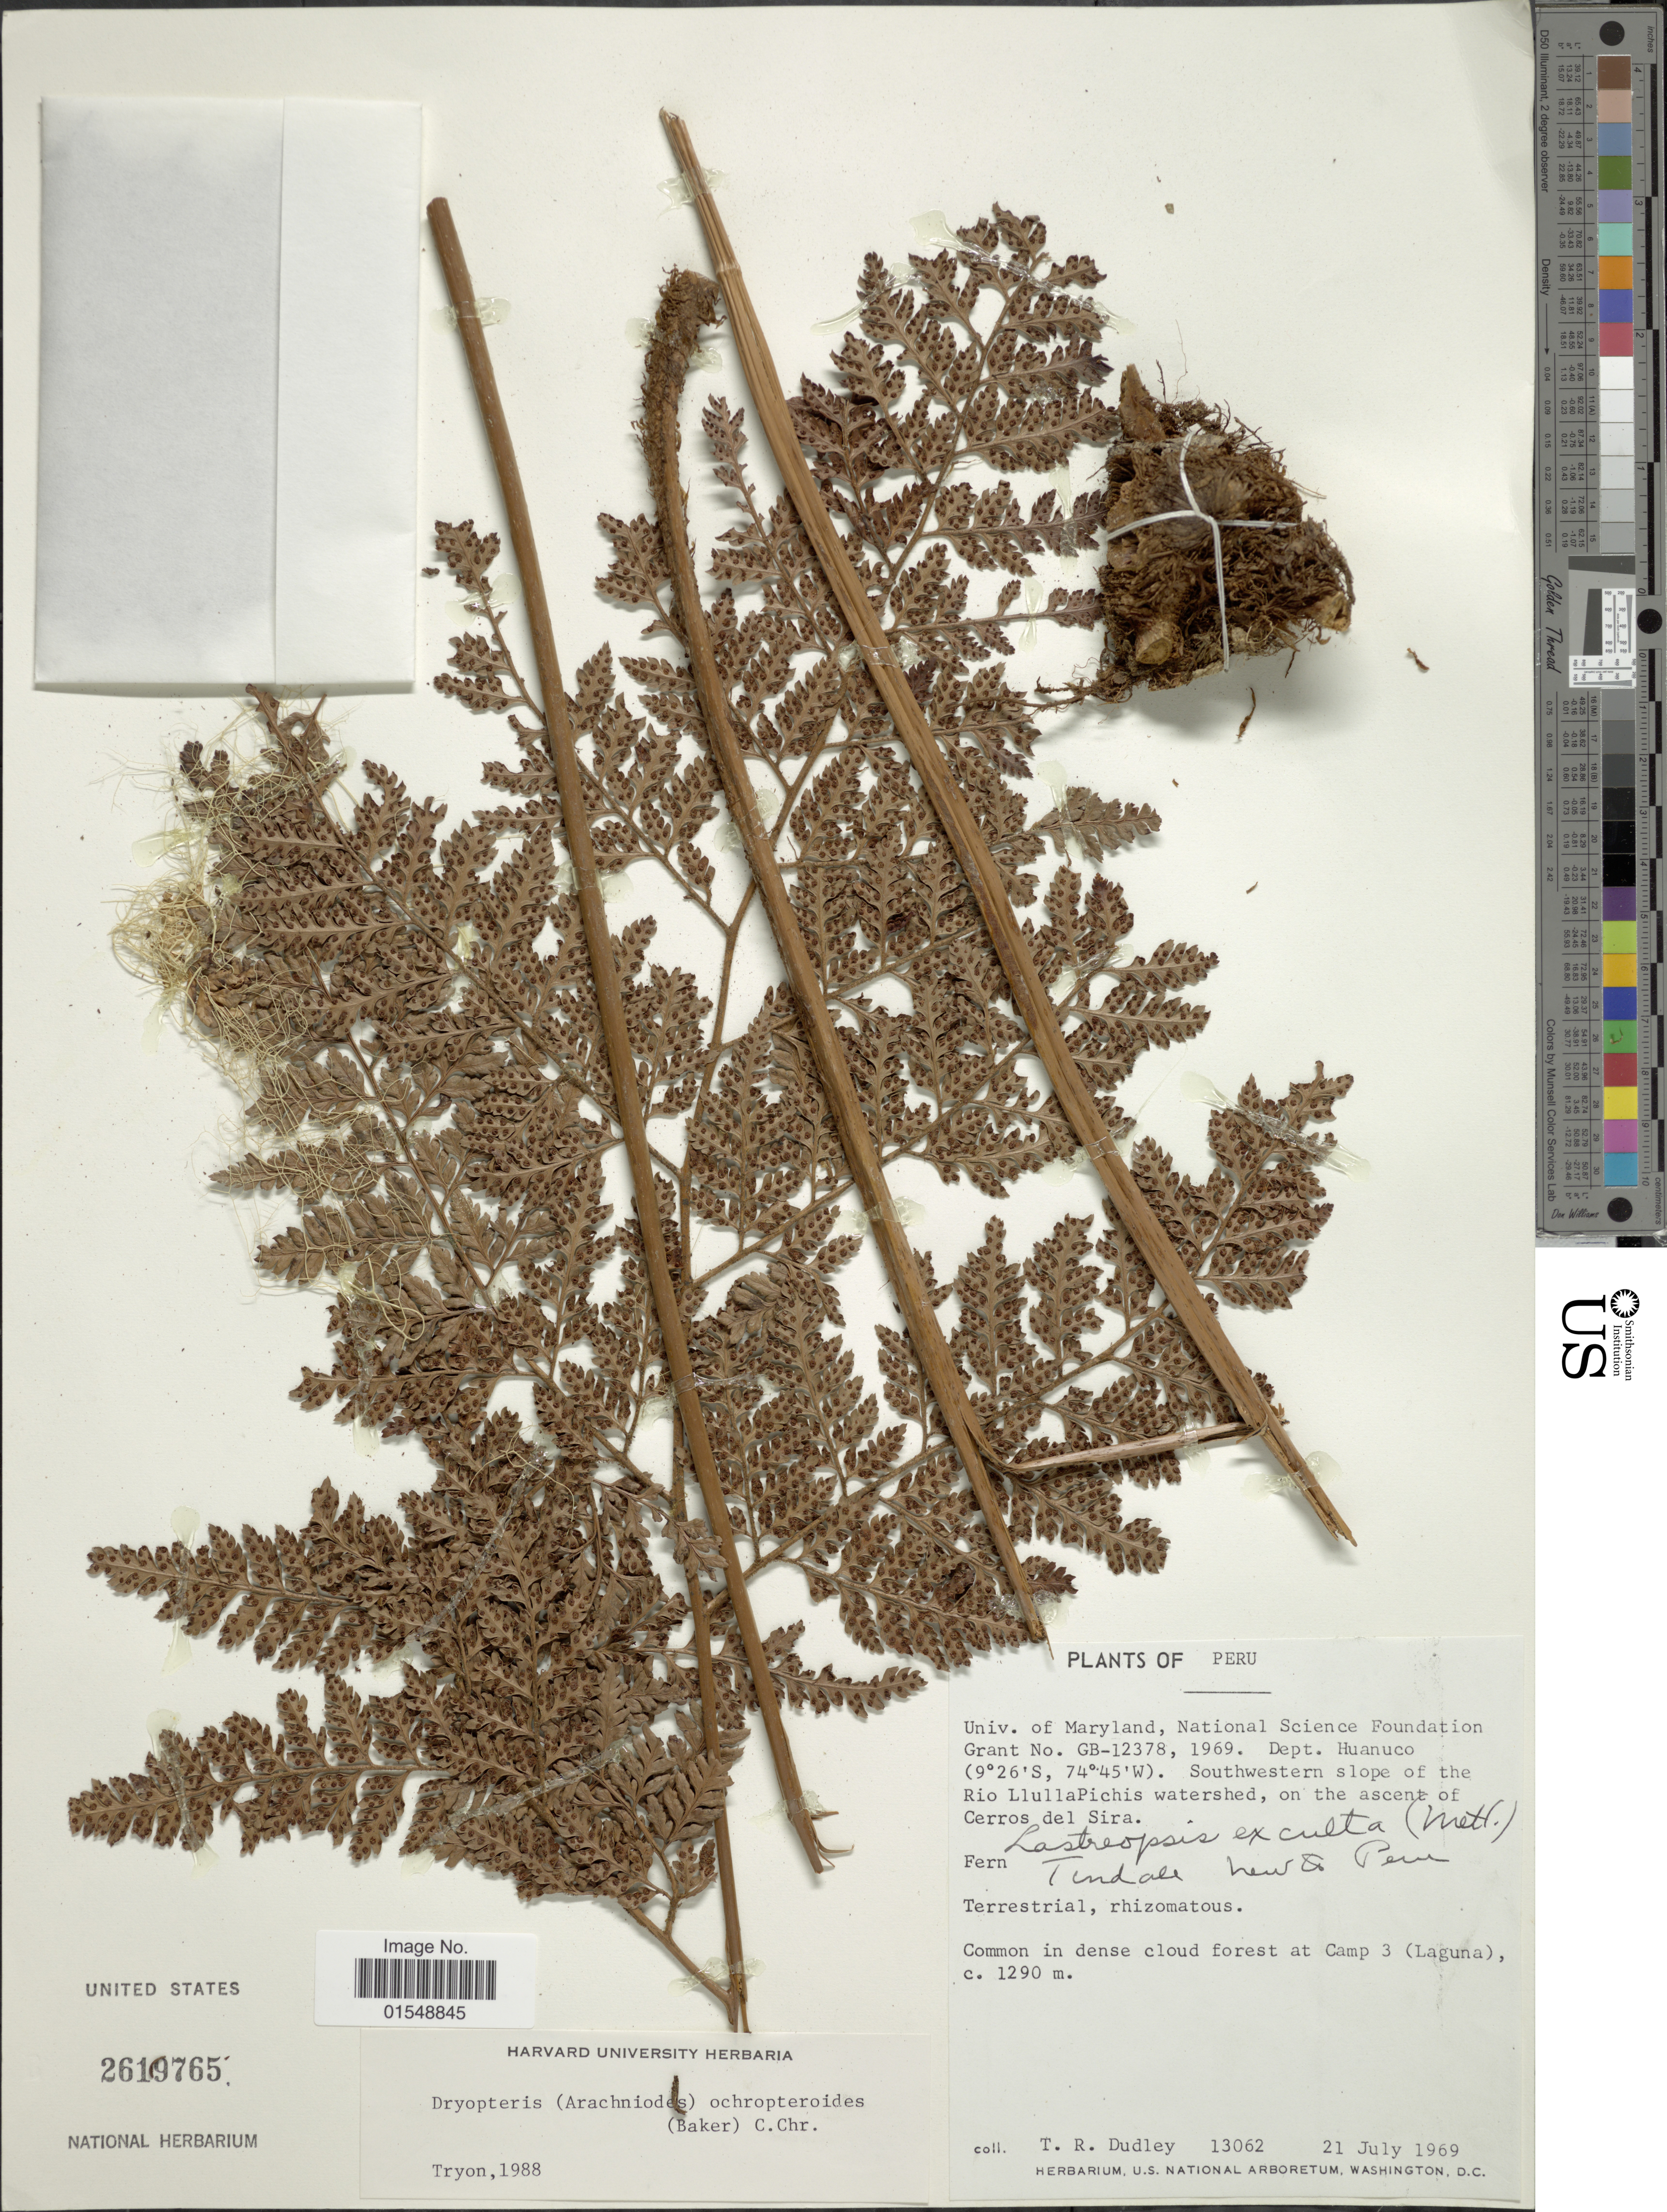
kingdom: Plantae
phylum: Tracheophyta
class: Polypodiopsida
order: Polypodiales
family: Dryopteridaceae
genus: Arachniodes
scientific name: Arachniodes ochropteroides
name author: (Baker) C. Chr.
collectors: T. R. Dudley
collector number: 13062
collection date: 1969-07-21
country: Peru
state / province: Huánuco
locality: Southwestern slope of Rio LlullaPichis watershed, on the ascent of Cerros del Sira, common in dense cloud forest at Camp 3 (Laguna)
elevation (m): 1290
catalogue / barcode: US 2619765